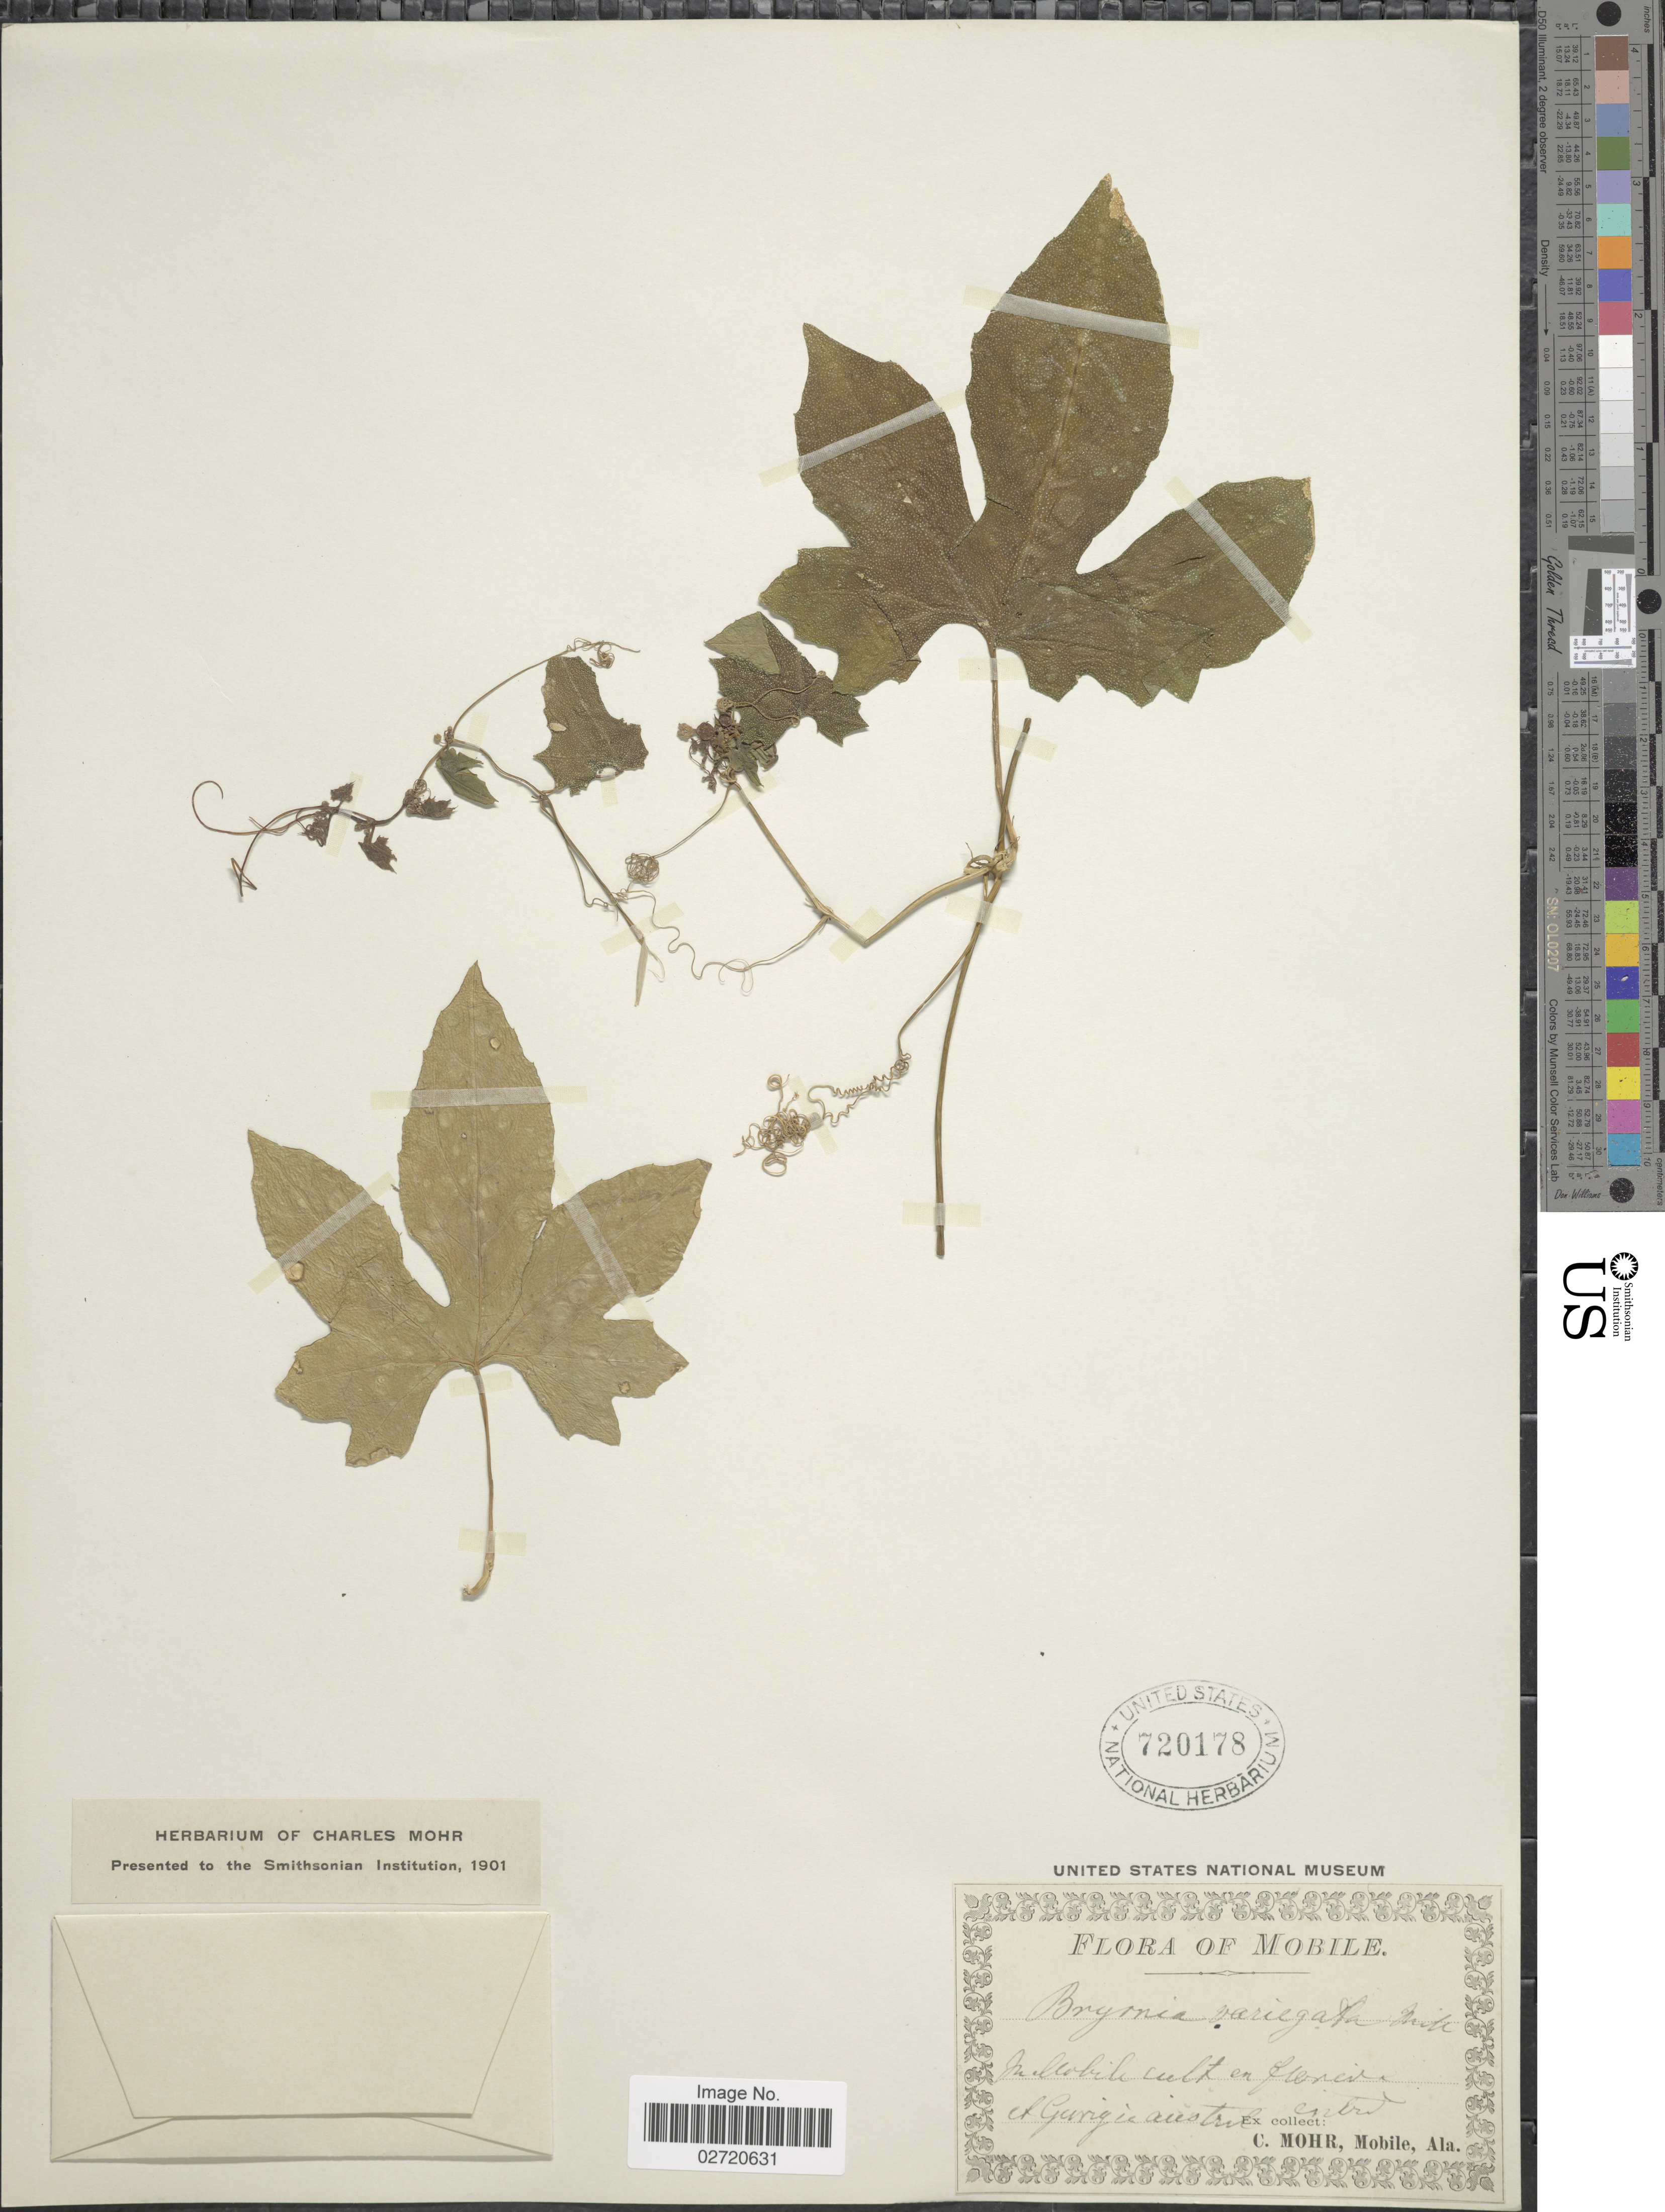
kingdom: Plantae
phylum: Tracheophyta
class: Magnoliopsida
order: Cucurbitales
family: Cucurbitaceae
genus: Bryonia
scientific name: Bryonia variegata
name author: Mill.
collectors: C. T. Mohr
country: United States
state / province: Alabama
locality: In Mobile cult en florida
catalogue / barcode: US 720178